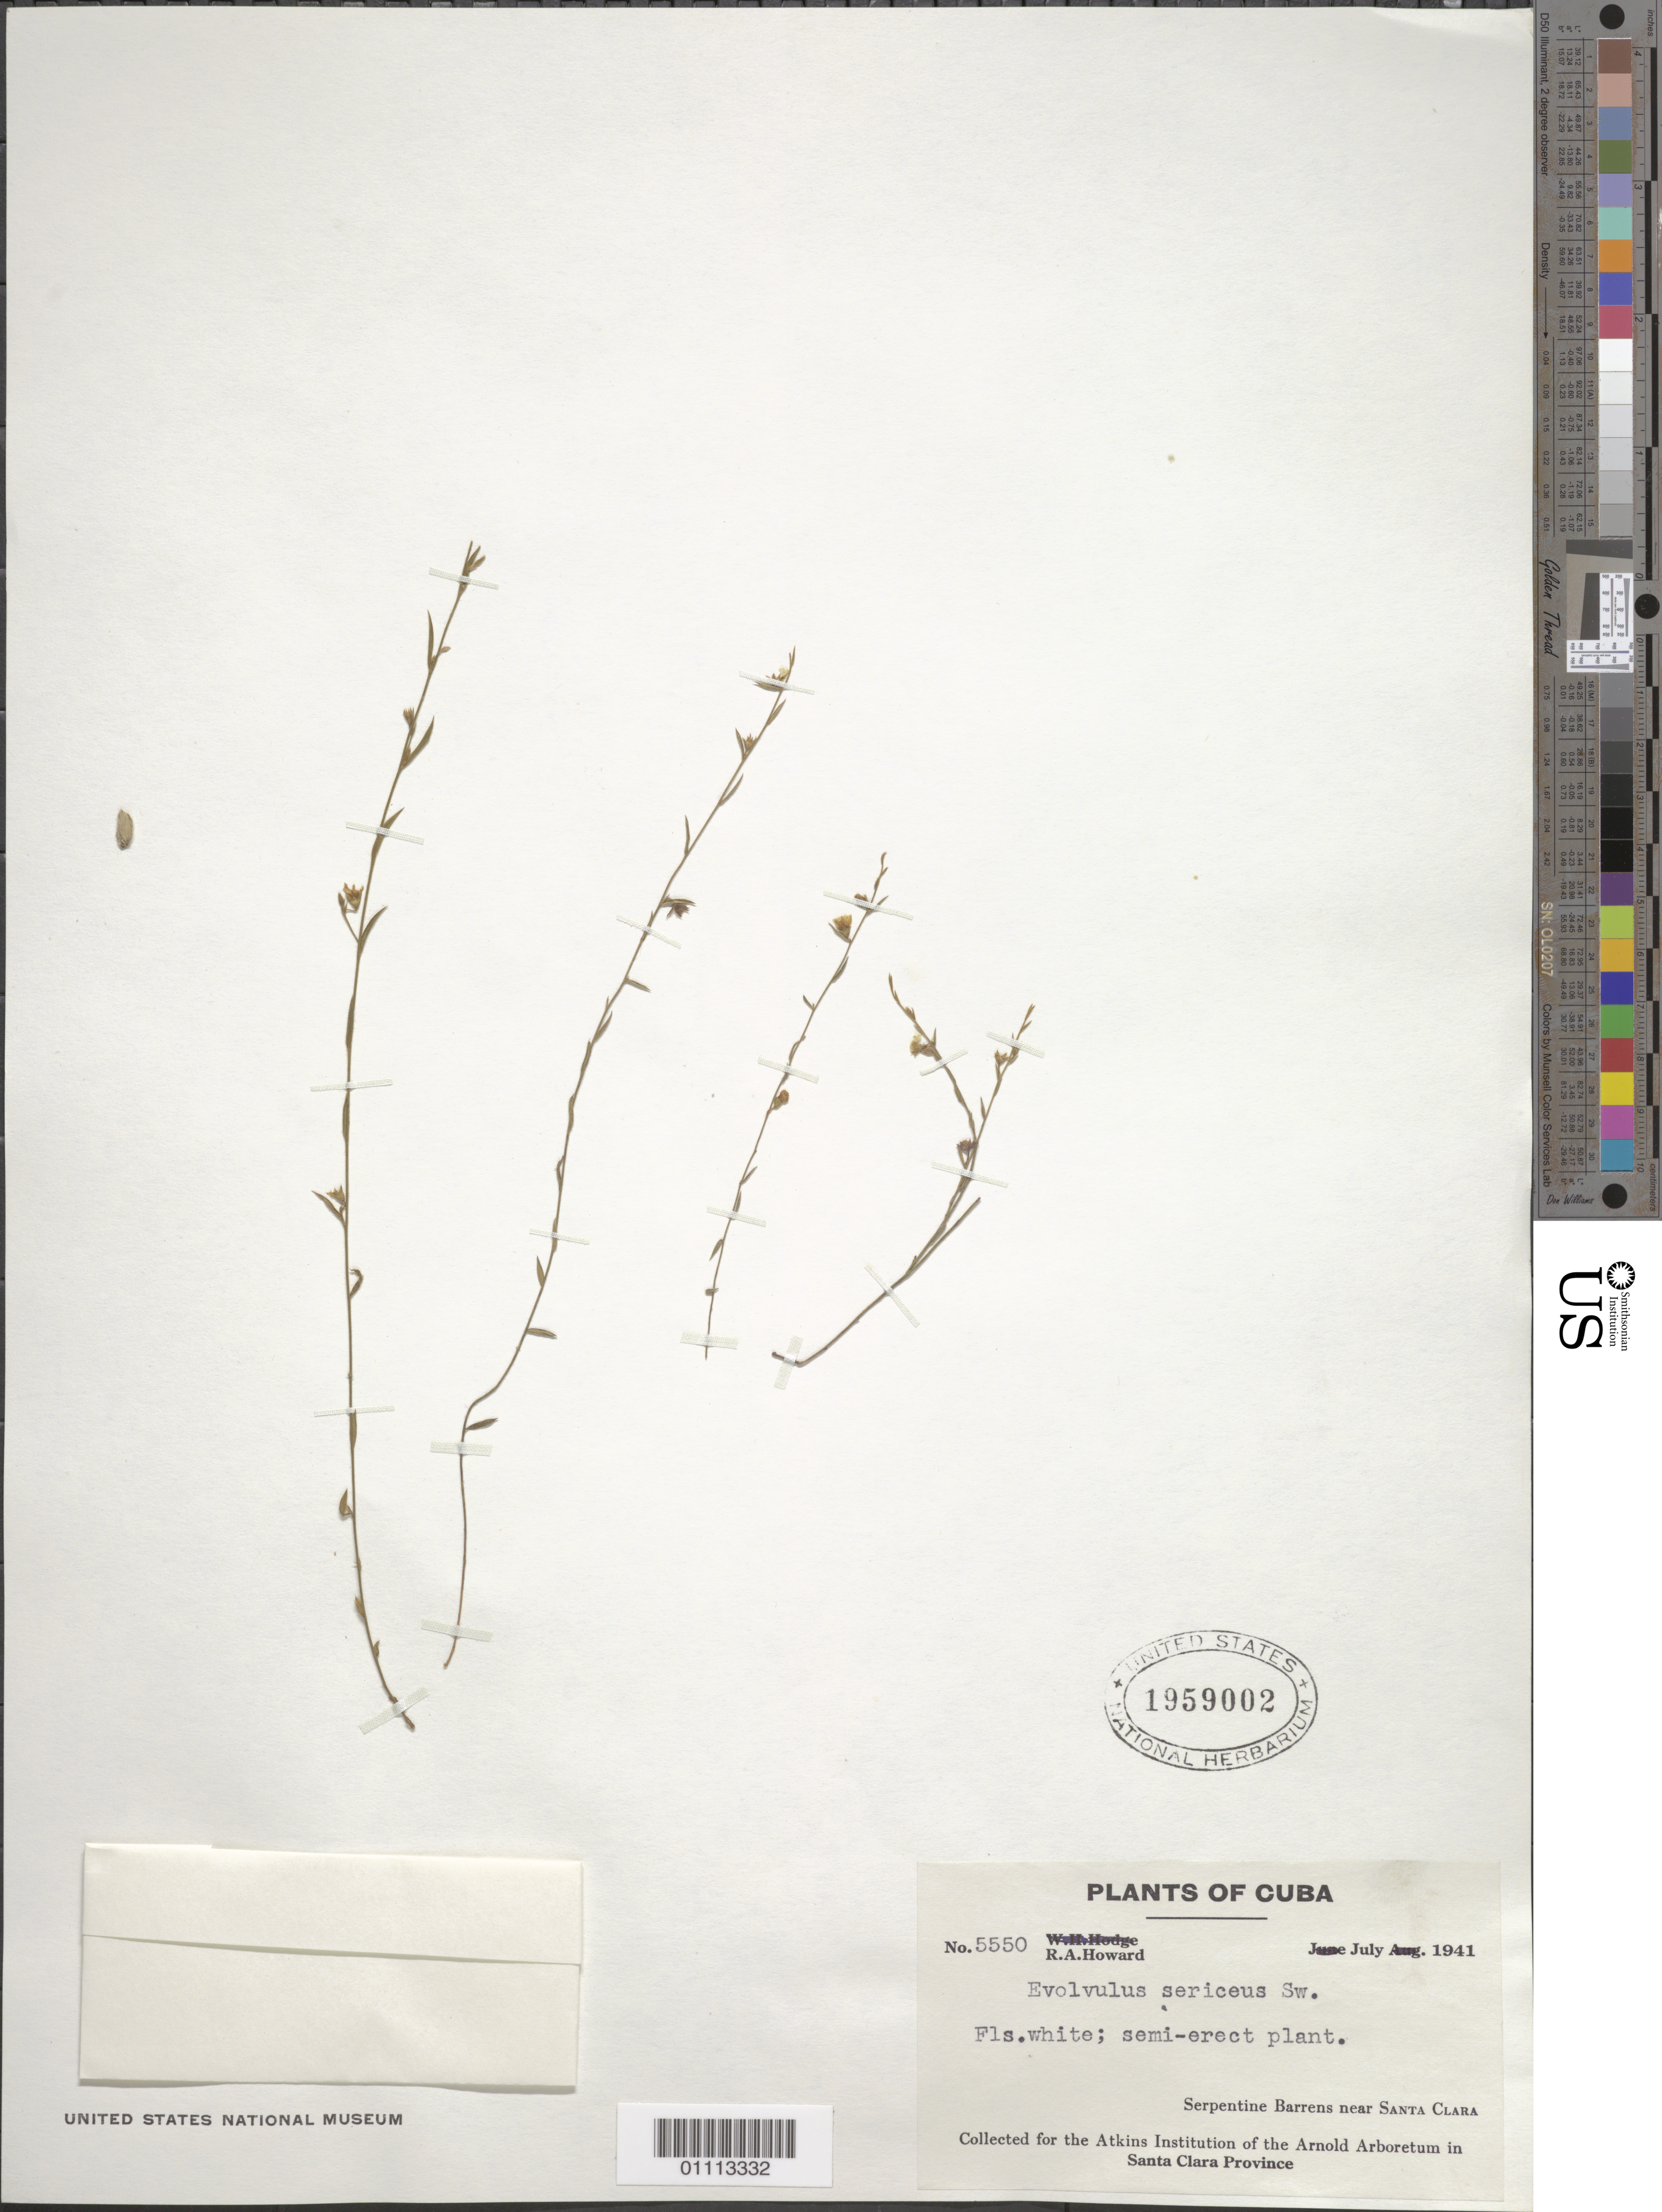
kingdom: Plantae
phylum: Tracheophyta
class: Magnoliopsida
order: Solanales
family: Convolvulaceae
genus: Evolvulus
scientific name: Evolvulus sericeus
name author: Sw.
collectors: R. A. Howard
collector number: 5550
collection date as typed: Jul 1941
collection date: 1941-07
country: Cuba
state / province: Villa Clara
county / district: Santa Clara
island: Cuba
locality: Serpentine Barrens near Santa Clara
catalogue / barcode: US 1959002